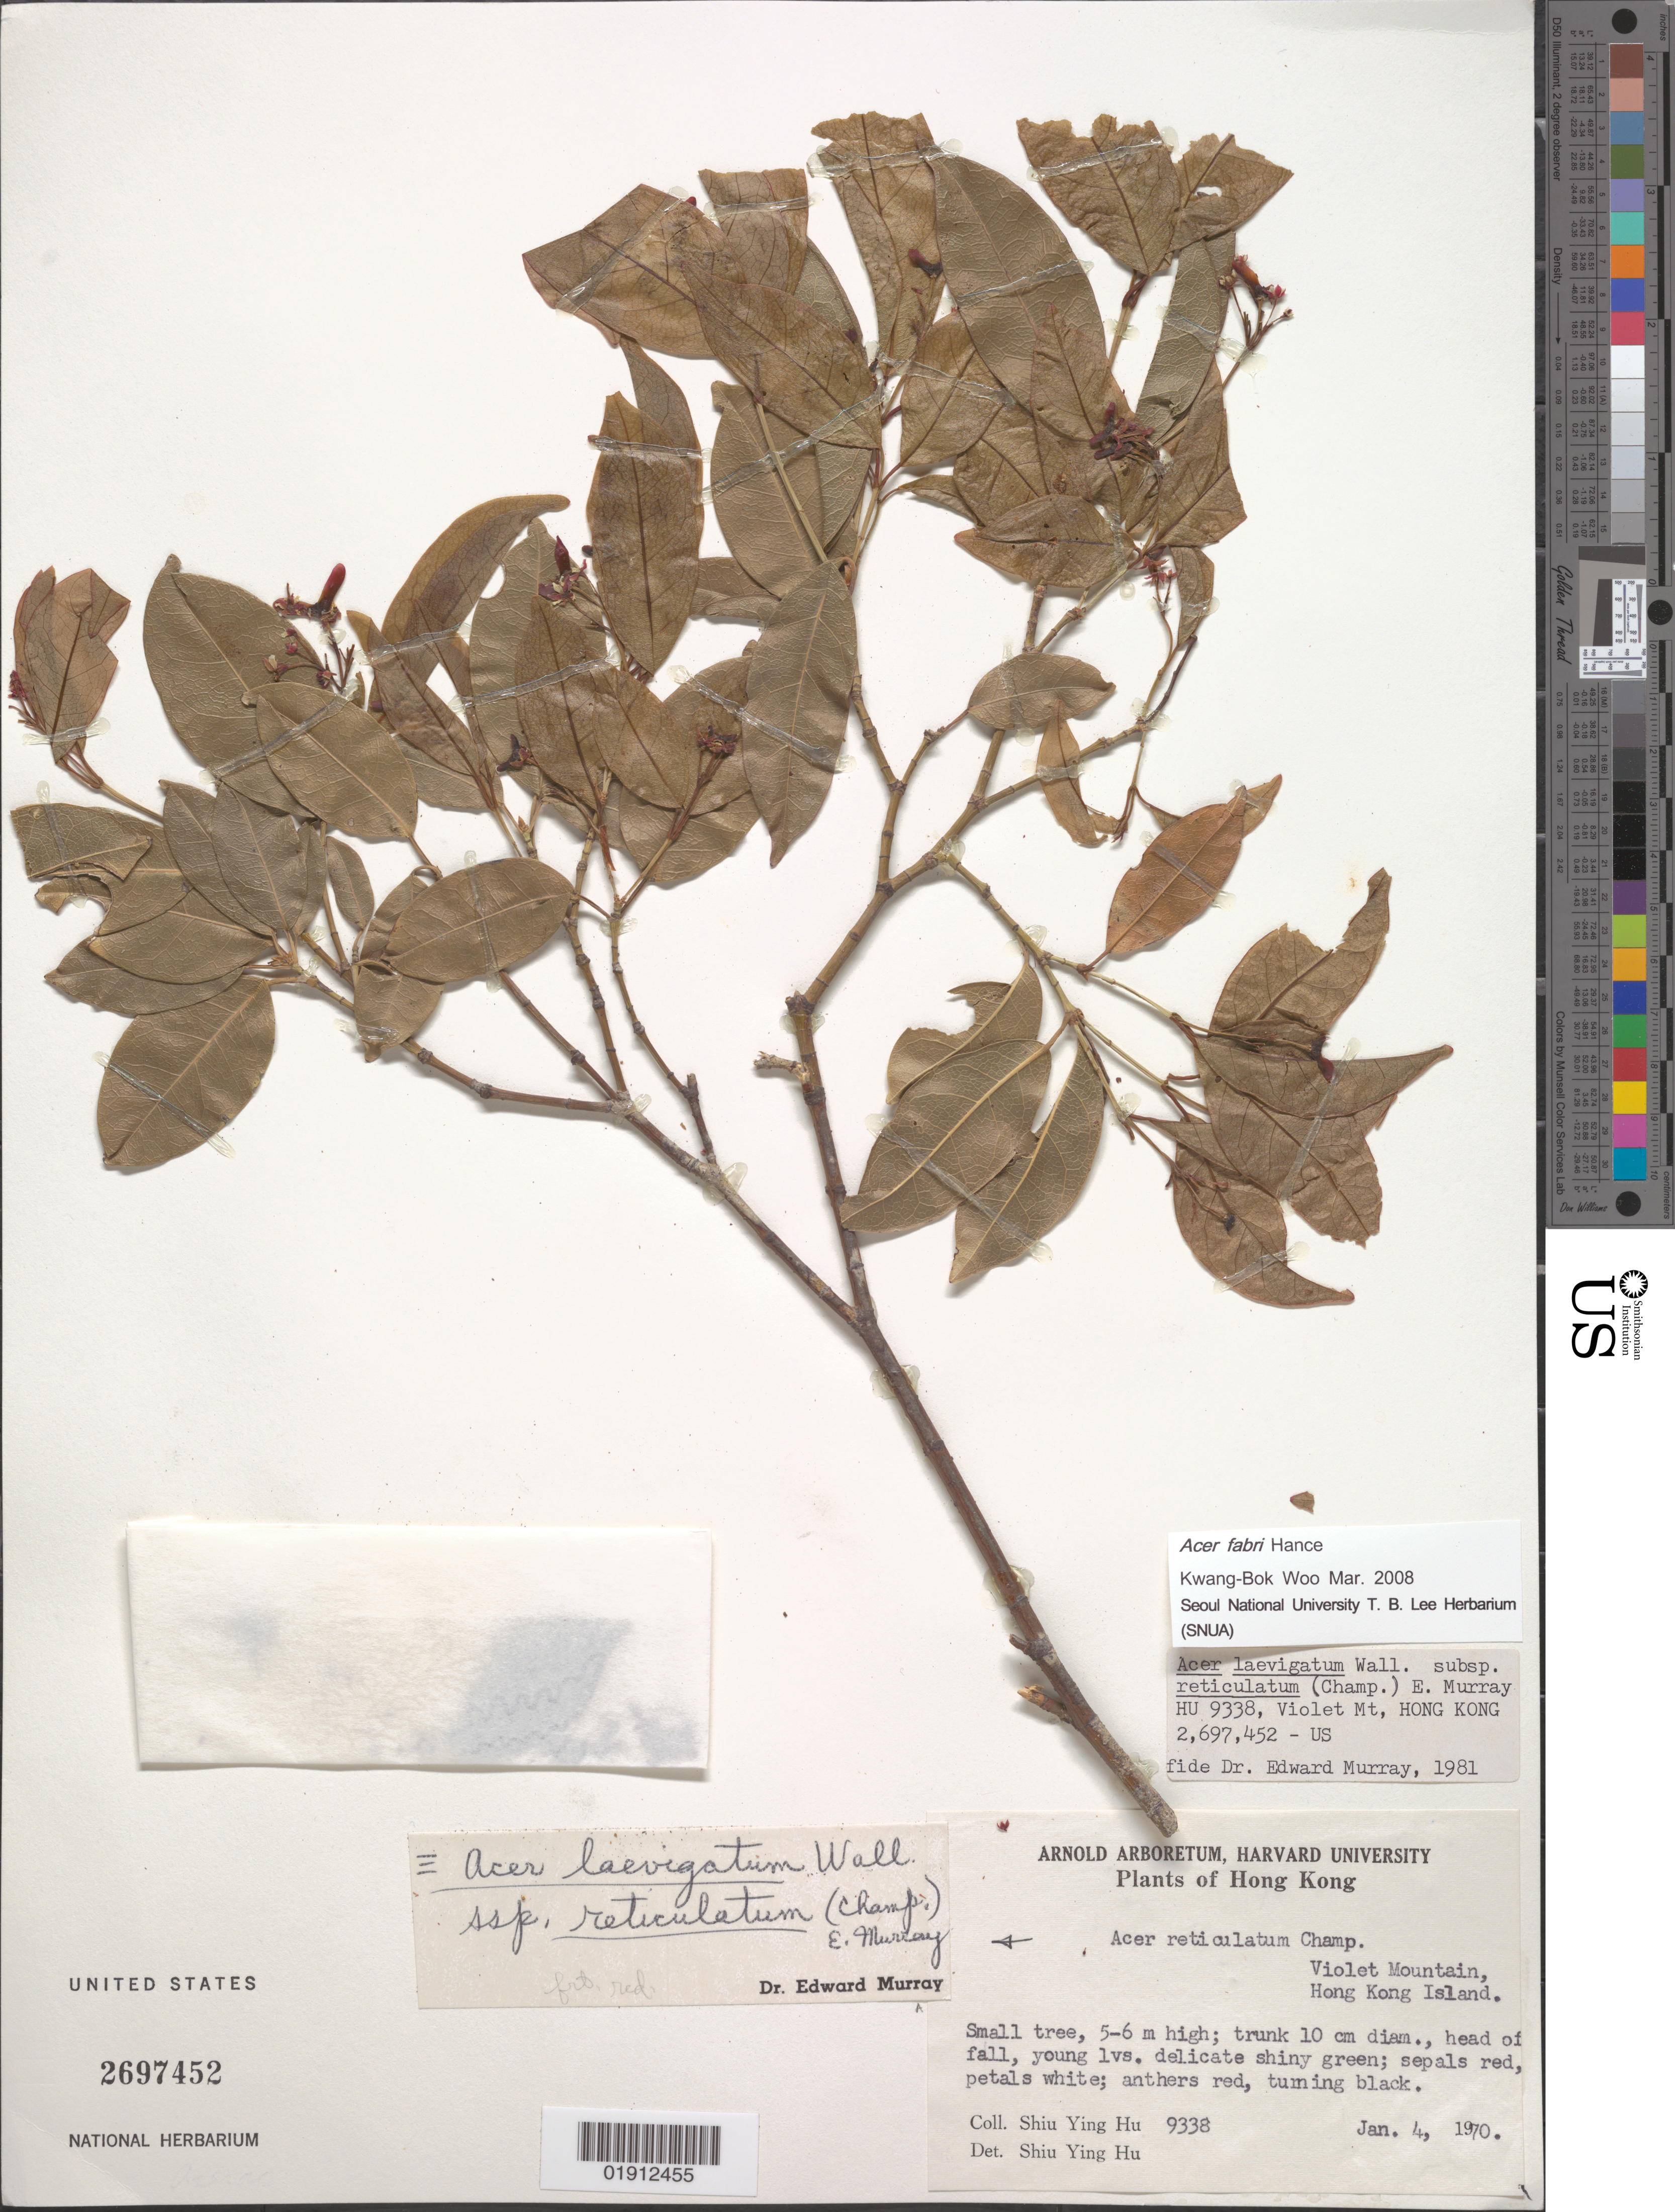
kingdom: Plantae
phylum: Tracheophyta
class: Magnoliopsida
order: Sapindales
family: Sapindaceae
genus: Acer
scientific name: Acer fabri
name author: Hance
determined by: Woo, K. B.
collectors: S. Y. Hu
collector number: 9338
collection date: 1970-01-04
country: China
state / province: Hong Kong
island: Hong Kong I.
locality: Violet Mountain, Hong Kong Island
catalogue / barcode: US 2697452